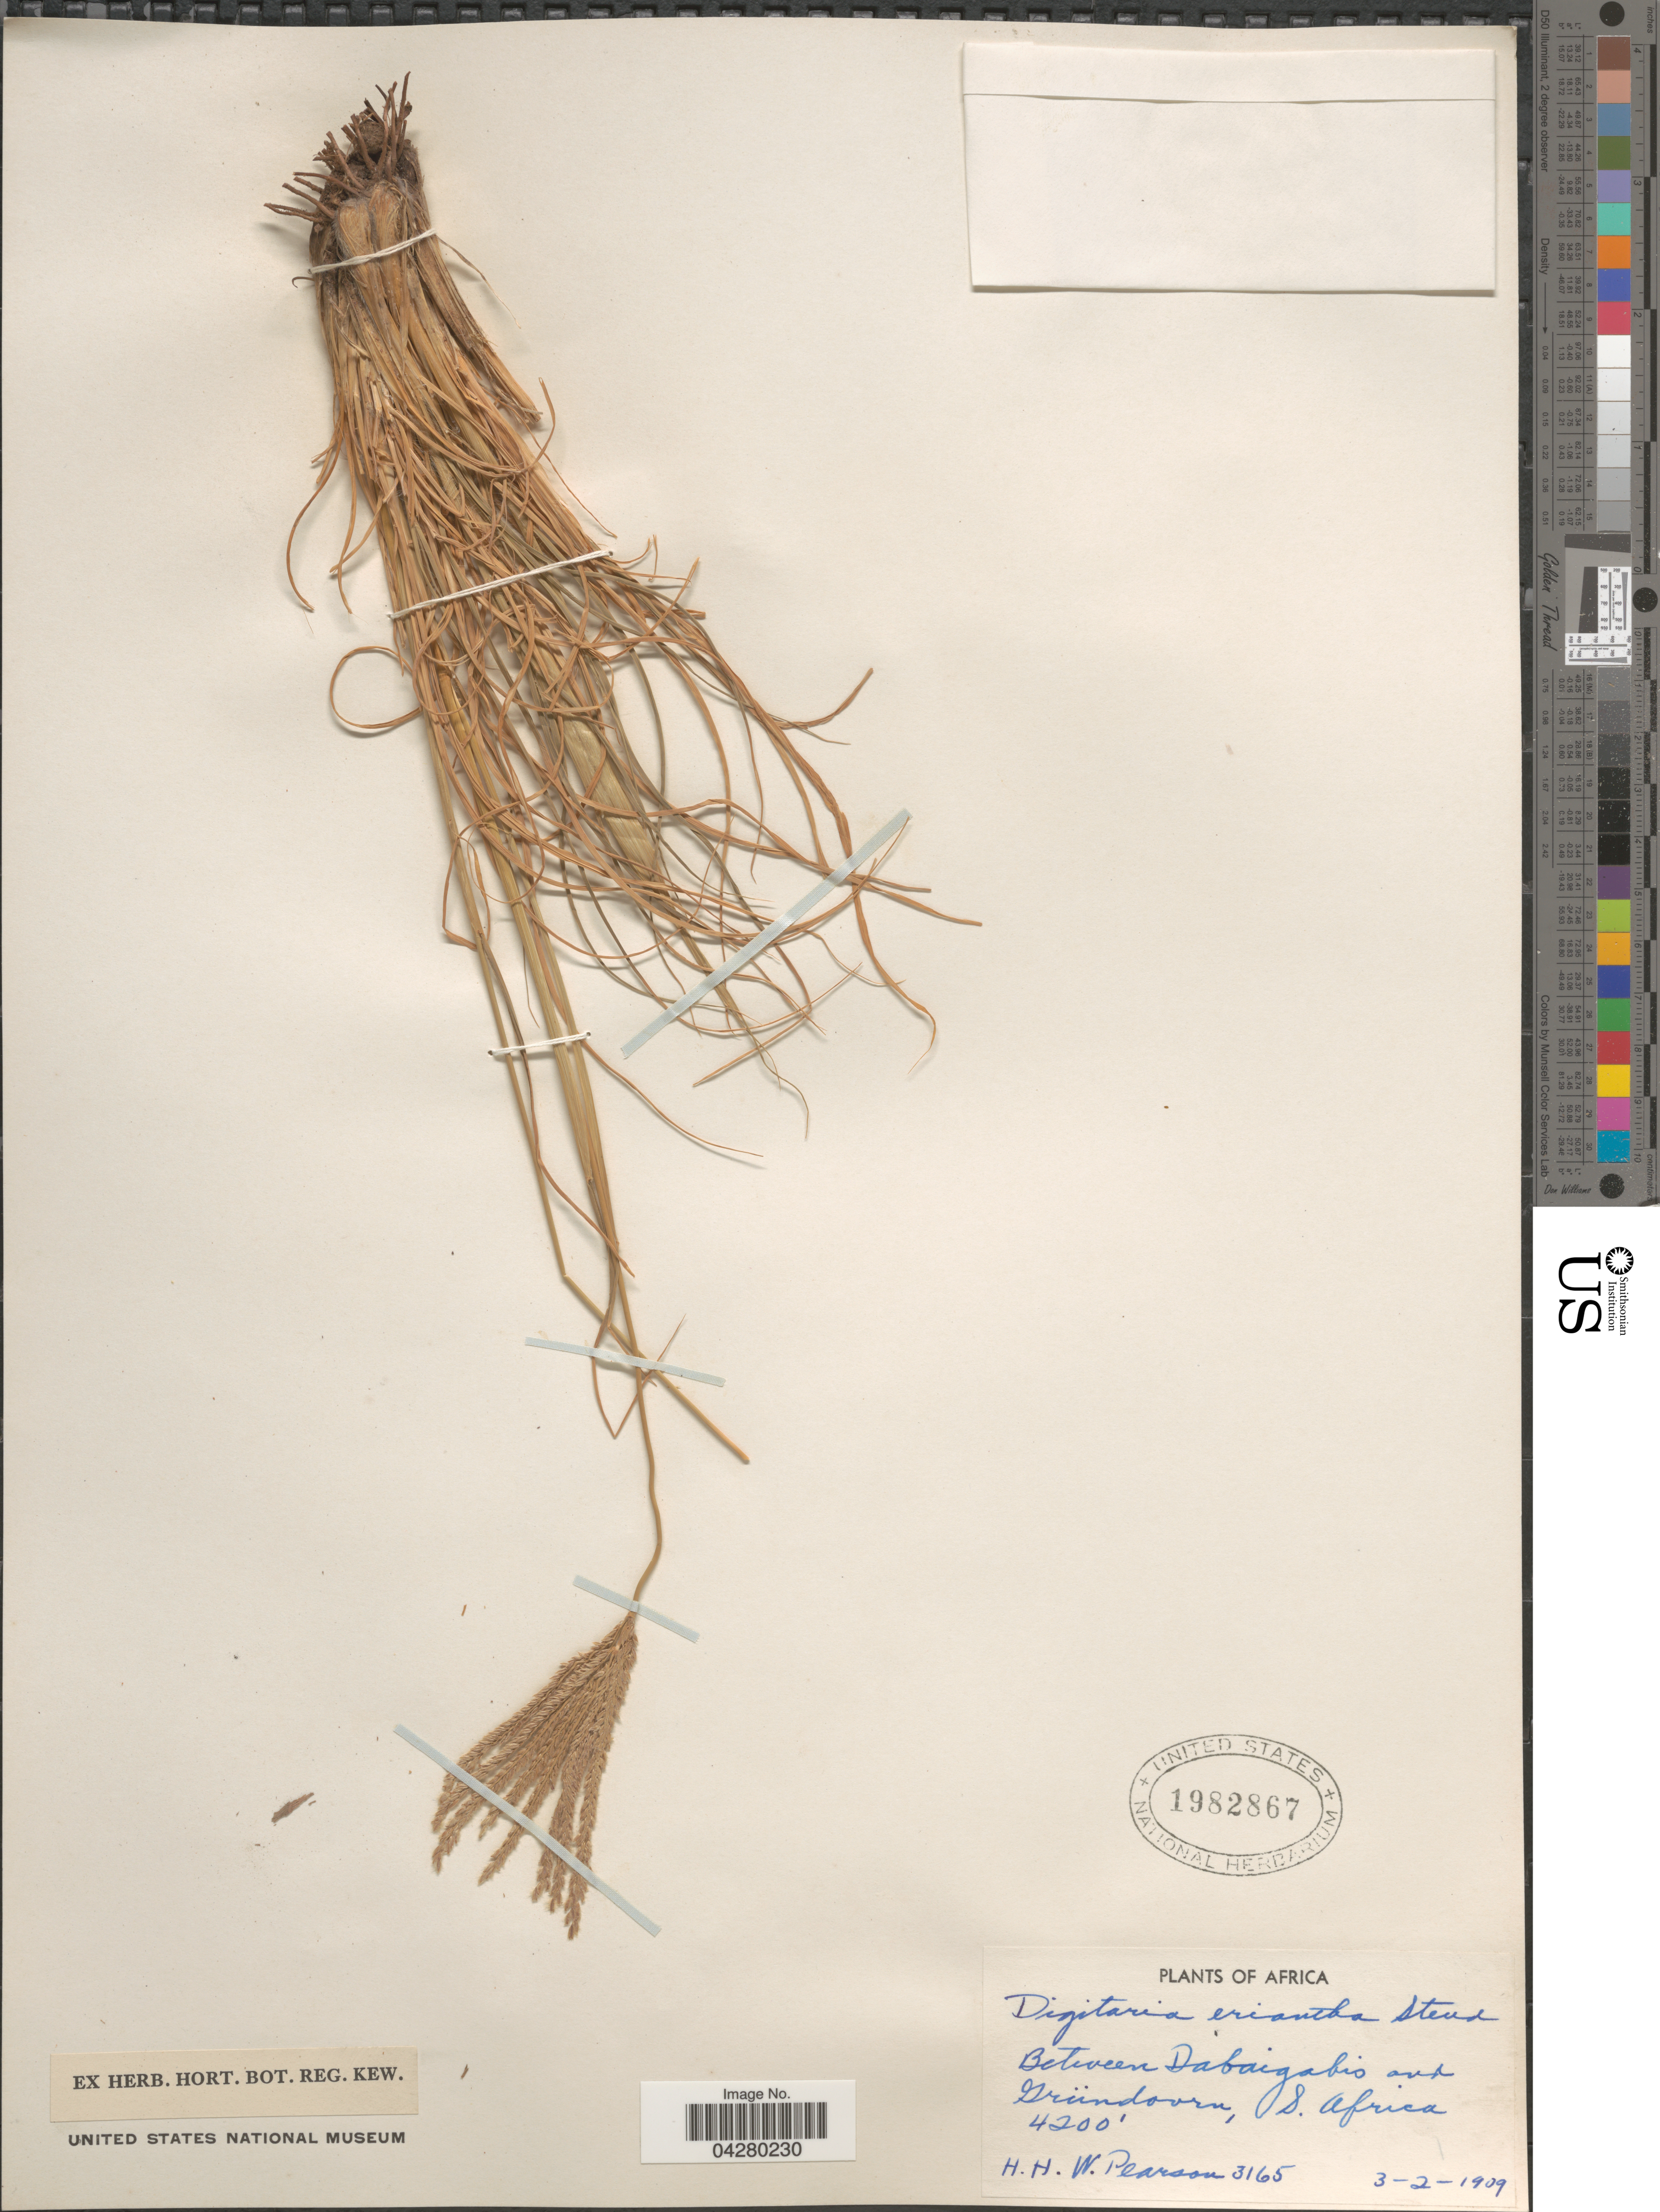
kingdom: Plantae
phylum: Tracheophyta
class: Liliopsida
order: Poales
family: Poaceae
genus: Digitaria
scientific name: Digitaria eriantha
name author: Steud.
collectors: H. H. W. Pearson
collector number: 3165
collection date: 1909-02-03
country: South Africa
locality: Between Dabaigabis and Gründoorn.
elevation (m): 1280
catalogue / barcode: US 1982867